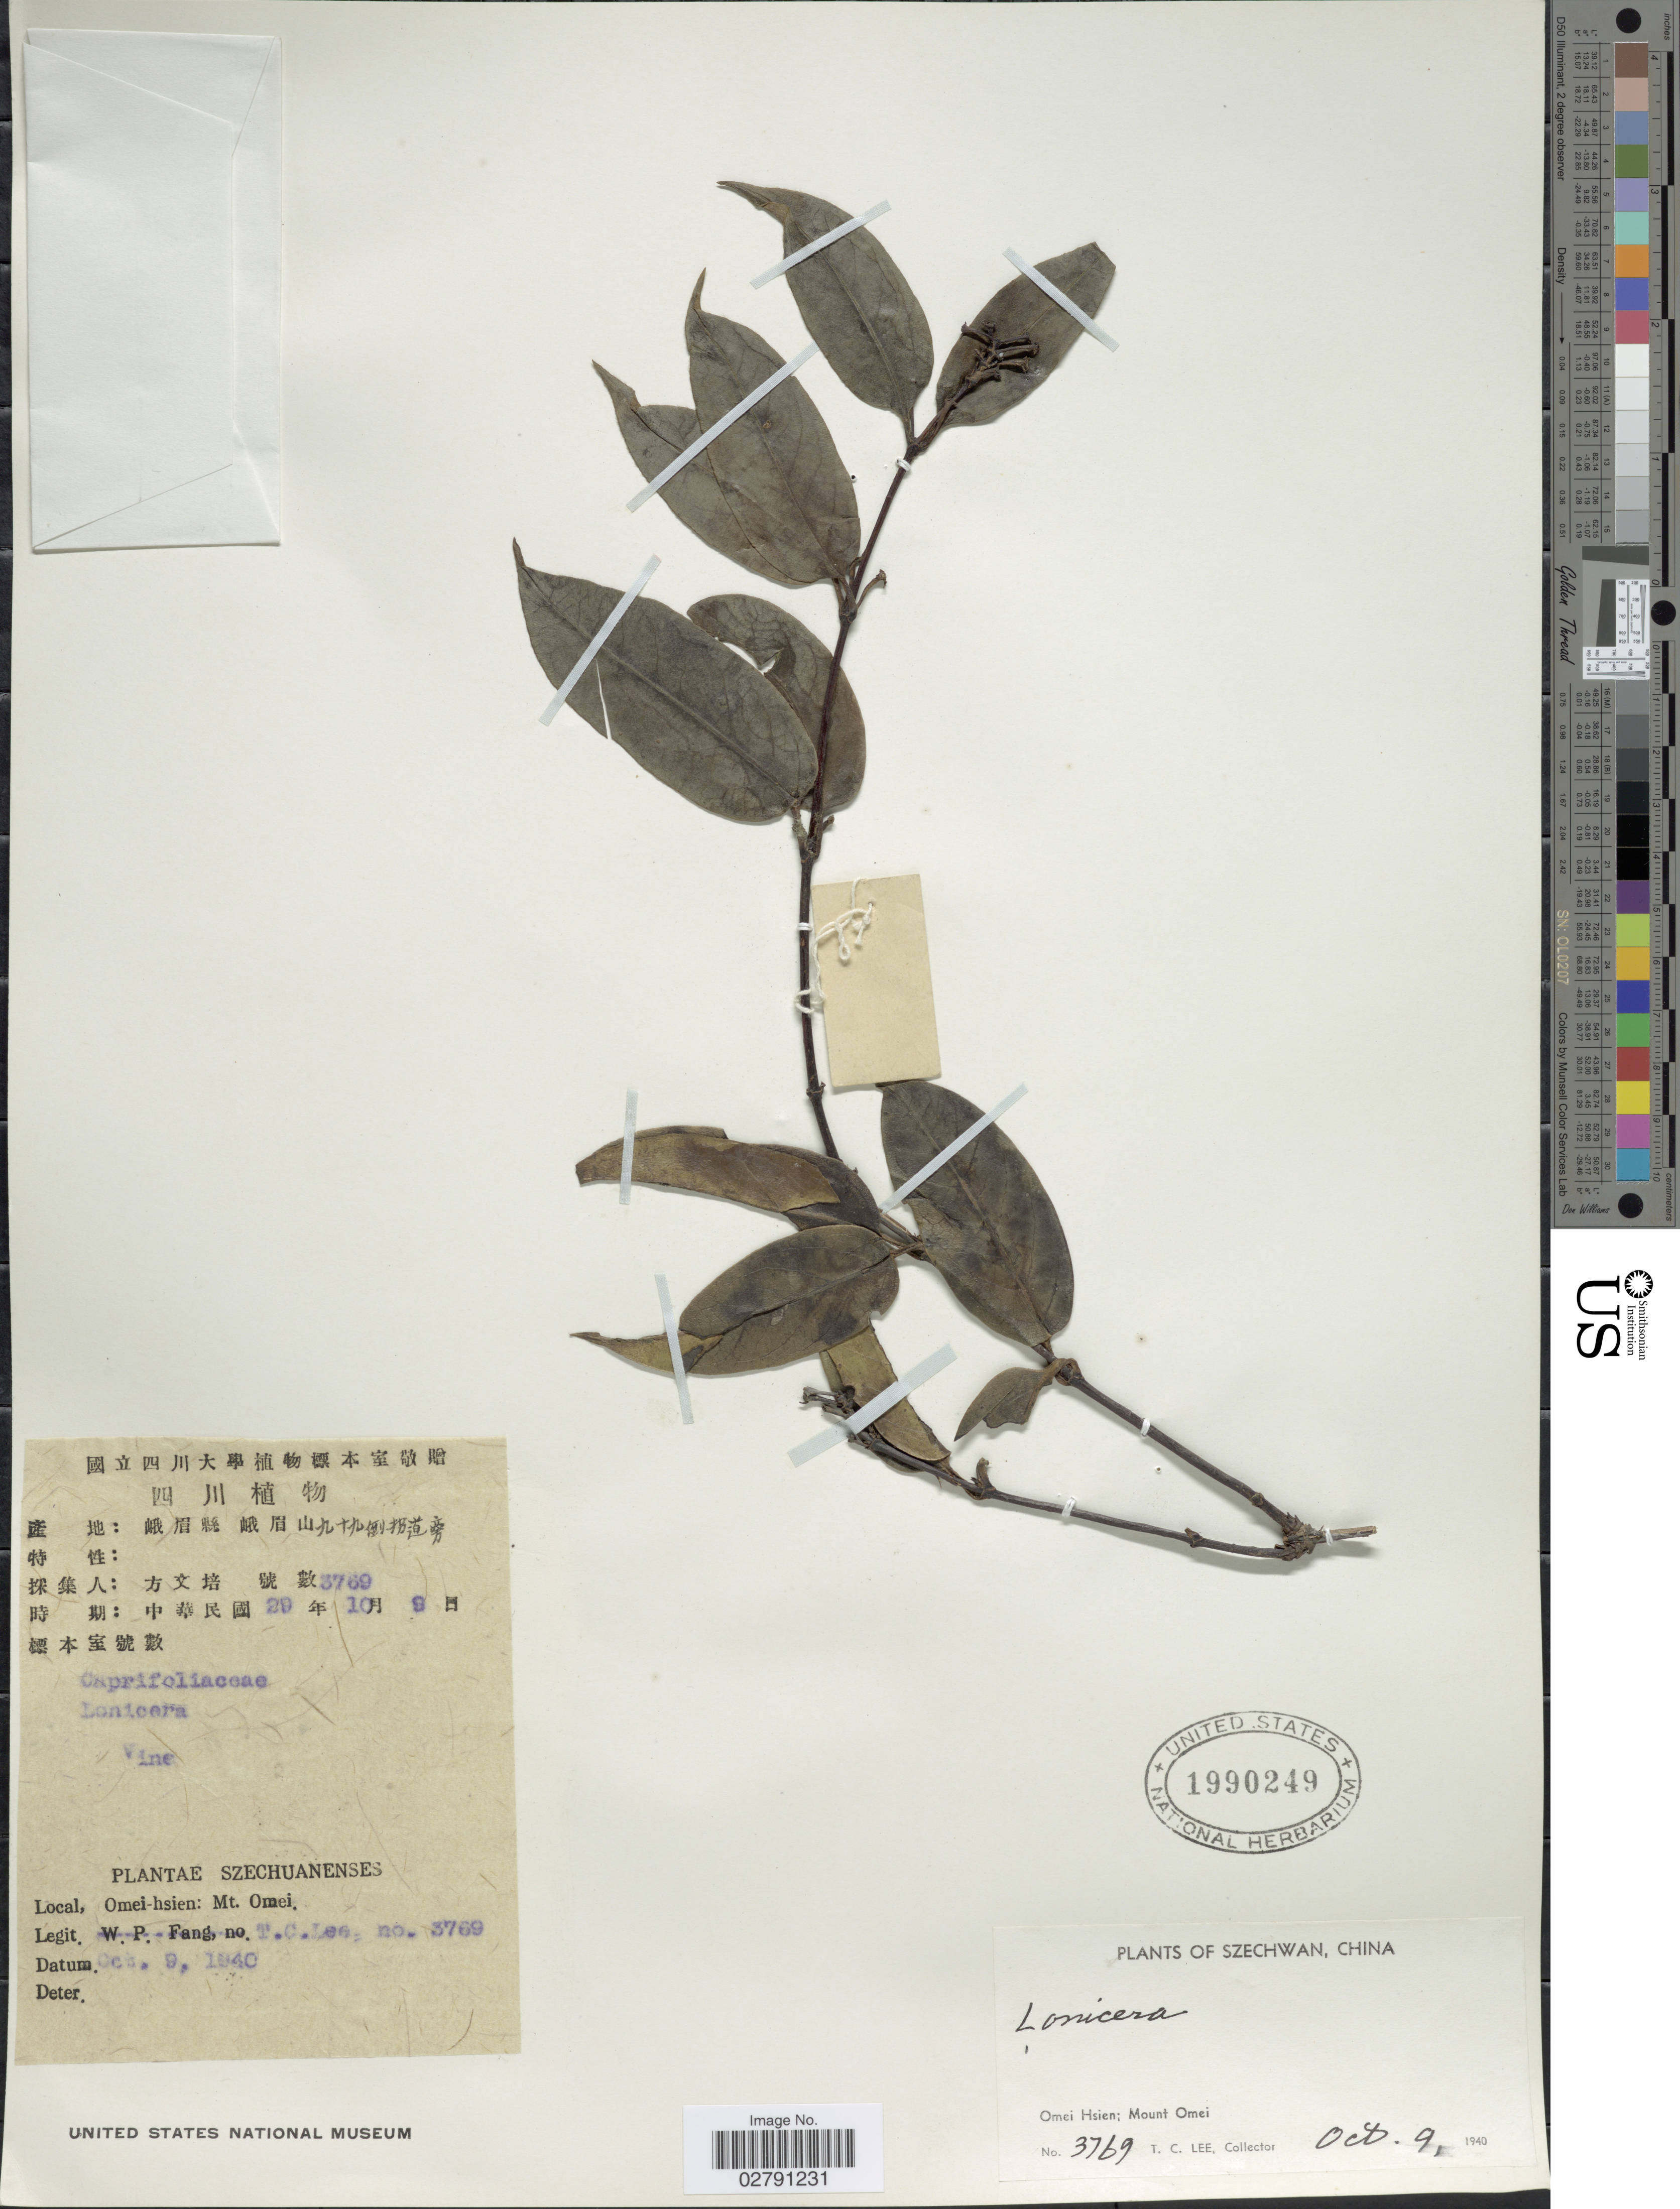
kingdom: Plantae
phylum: Tracheophyta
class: Magnoliopsida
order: Dipsacales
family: Caprifoliaceae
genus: Lonicera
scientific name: Lonicera sp.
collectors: T. Lee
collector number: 3769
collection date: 1940-10-09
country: China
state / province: Sichuan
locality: Szechwan. Omei Hsien; Mount Omei.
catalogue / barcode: US 1990249